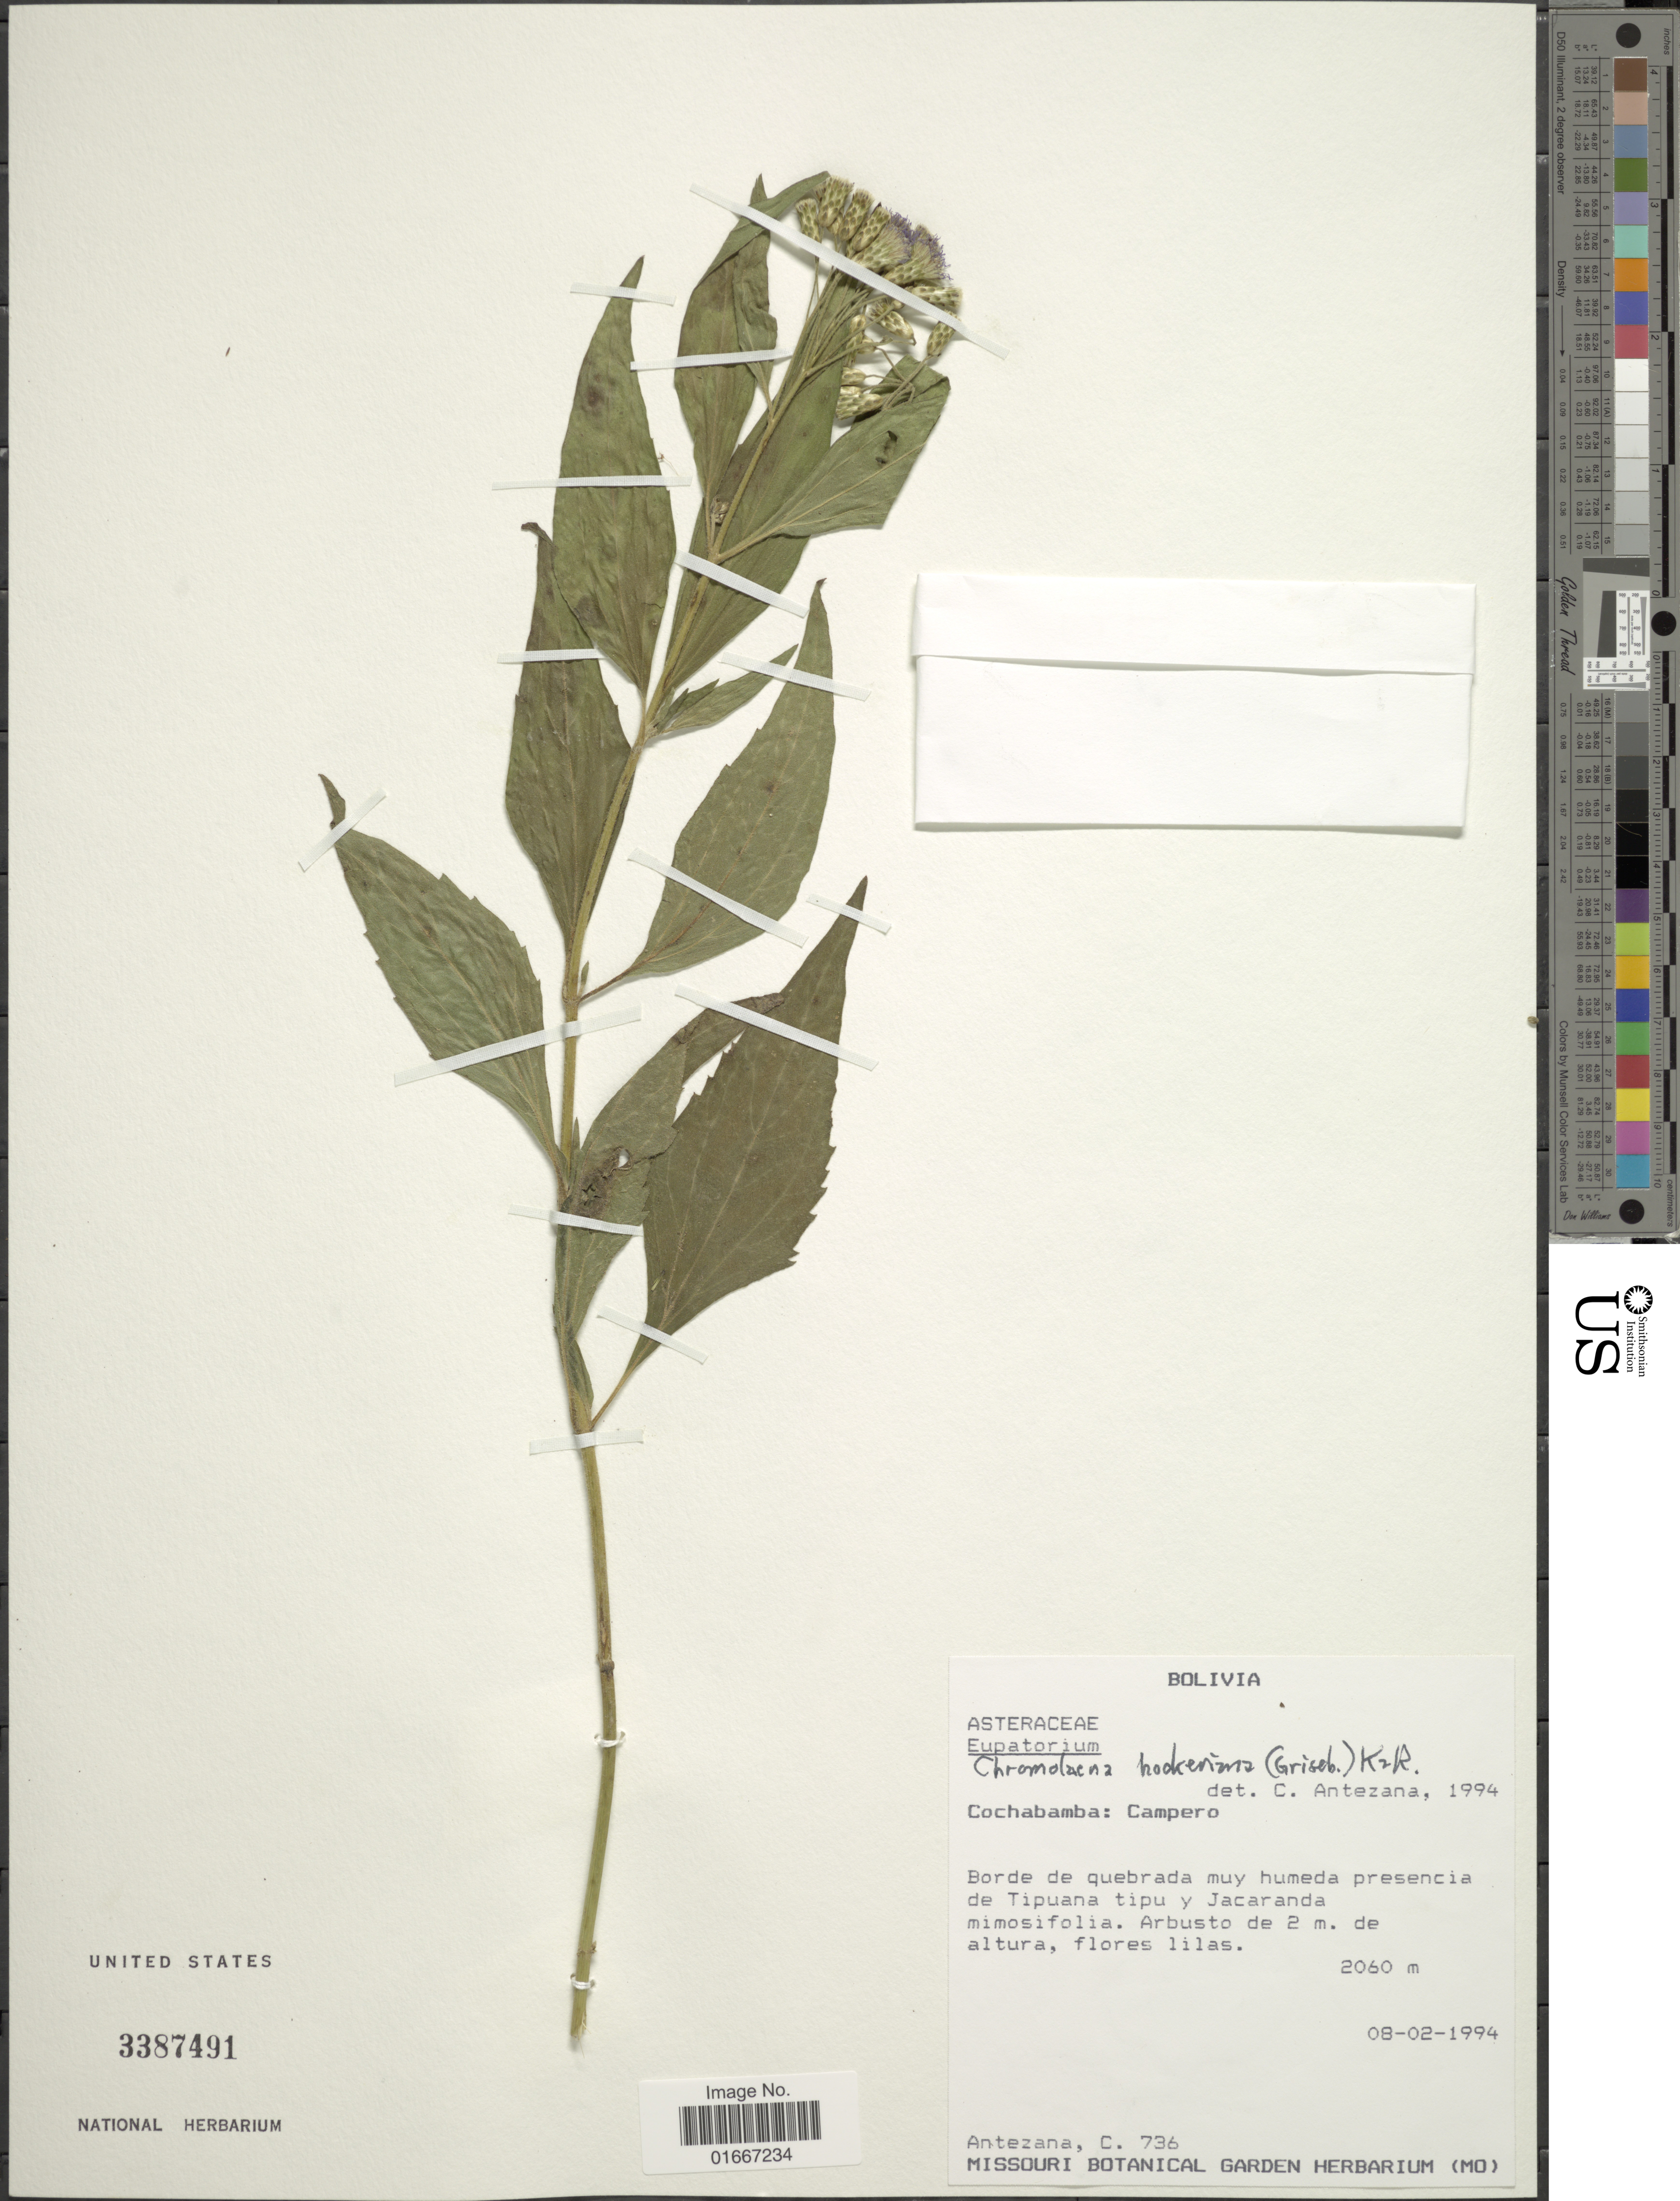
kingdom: Plantae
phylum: Tracheophyta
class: Magnoliopsida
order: Asterales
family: Asteraceae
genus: Chromolaena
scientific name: Chromolaena hookeriana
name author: (Griseb.) R.M. King & H. Rob.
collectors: C. Antezana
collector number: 736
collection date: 1994-02-08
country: Bolivia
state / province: Cochabamba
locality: Campero, Borde de quebrada muy humedo presencia de Tipuana tipu y Jacaranda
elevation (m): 2060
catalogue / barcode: US 3387491